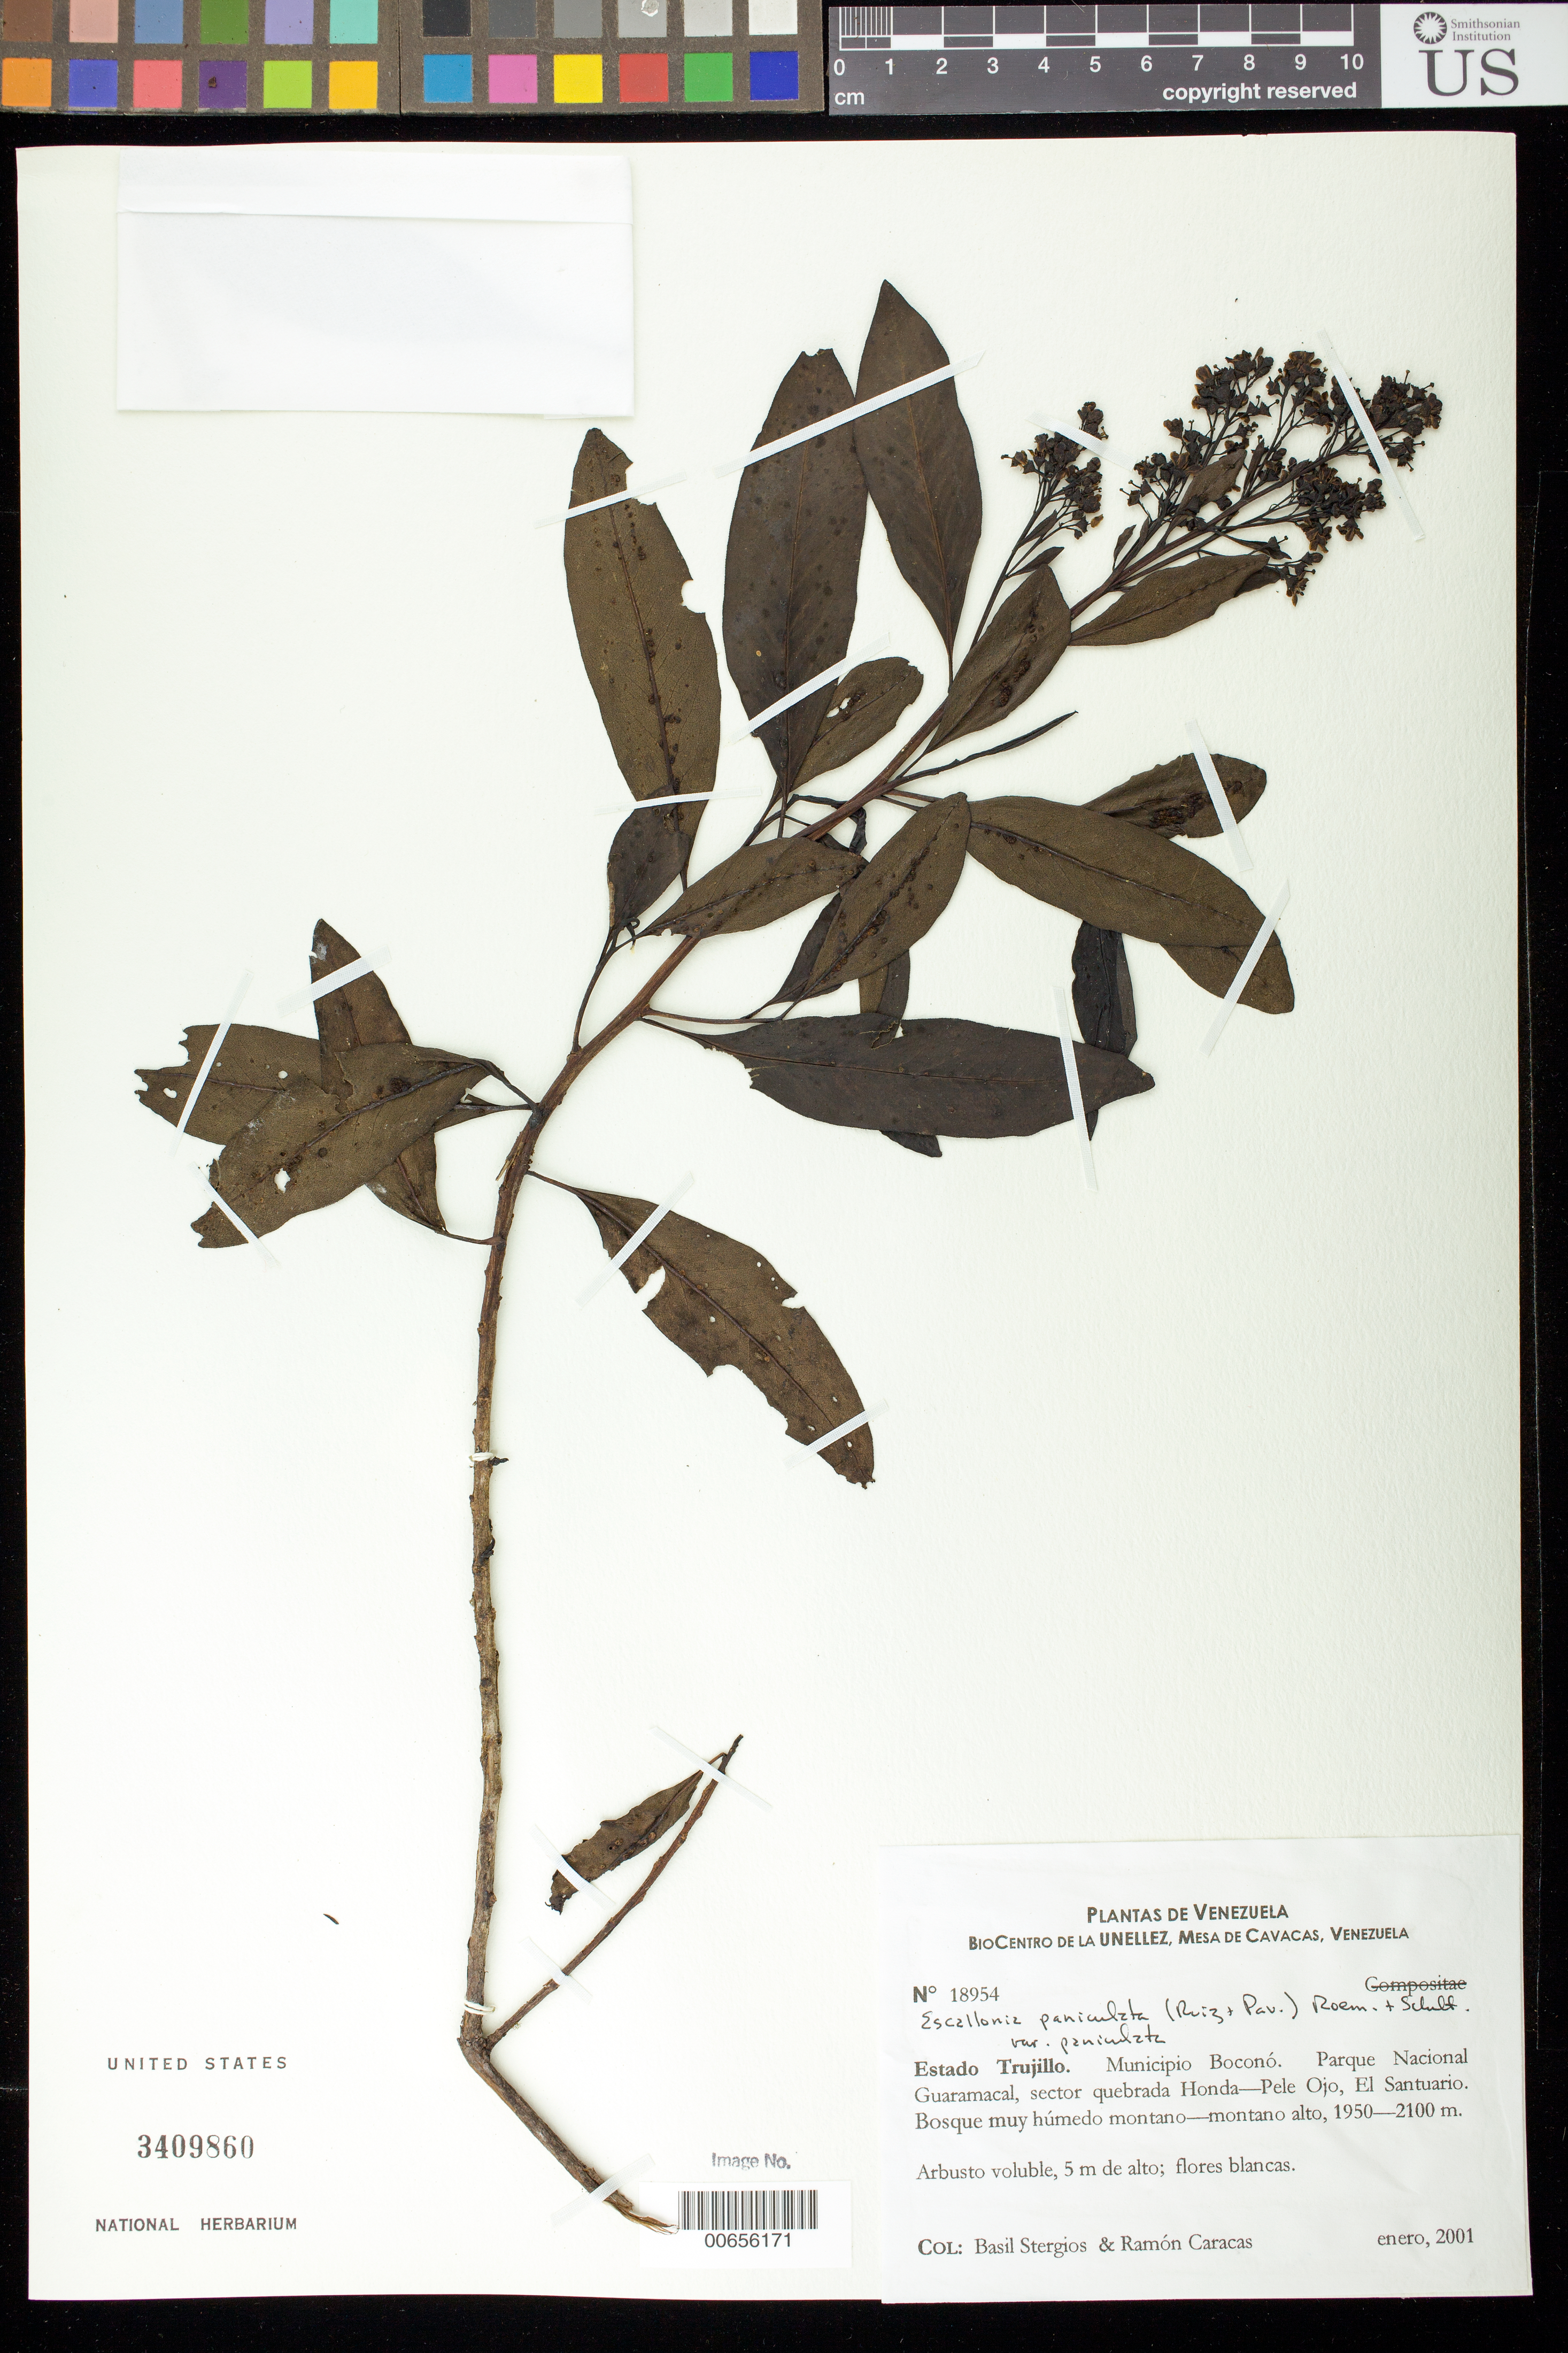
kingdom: Plantae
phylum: Tracheophyta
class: Magnoliopsida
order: Escalloniales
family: Escalloniaceae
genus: Escallonia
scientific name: Escallonia paniculata var. paniculata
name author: (Ruiz & Pav.) Roem. & Schult.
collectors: B. G. Stergios & R. Caracas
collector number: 18954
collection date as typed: Jan 2001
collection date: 2001-01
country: Venezuela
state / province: Trujillo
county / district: Boconó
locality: Parque Nacional Guaramacal, sector quebrada Honda-Pele Ojo, El Santuario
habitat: Bosque muy húmedo montano-montano alto.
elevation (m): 1950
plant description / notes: CTES, NY, PORT, US, VEN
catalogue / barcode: US 3409860